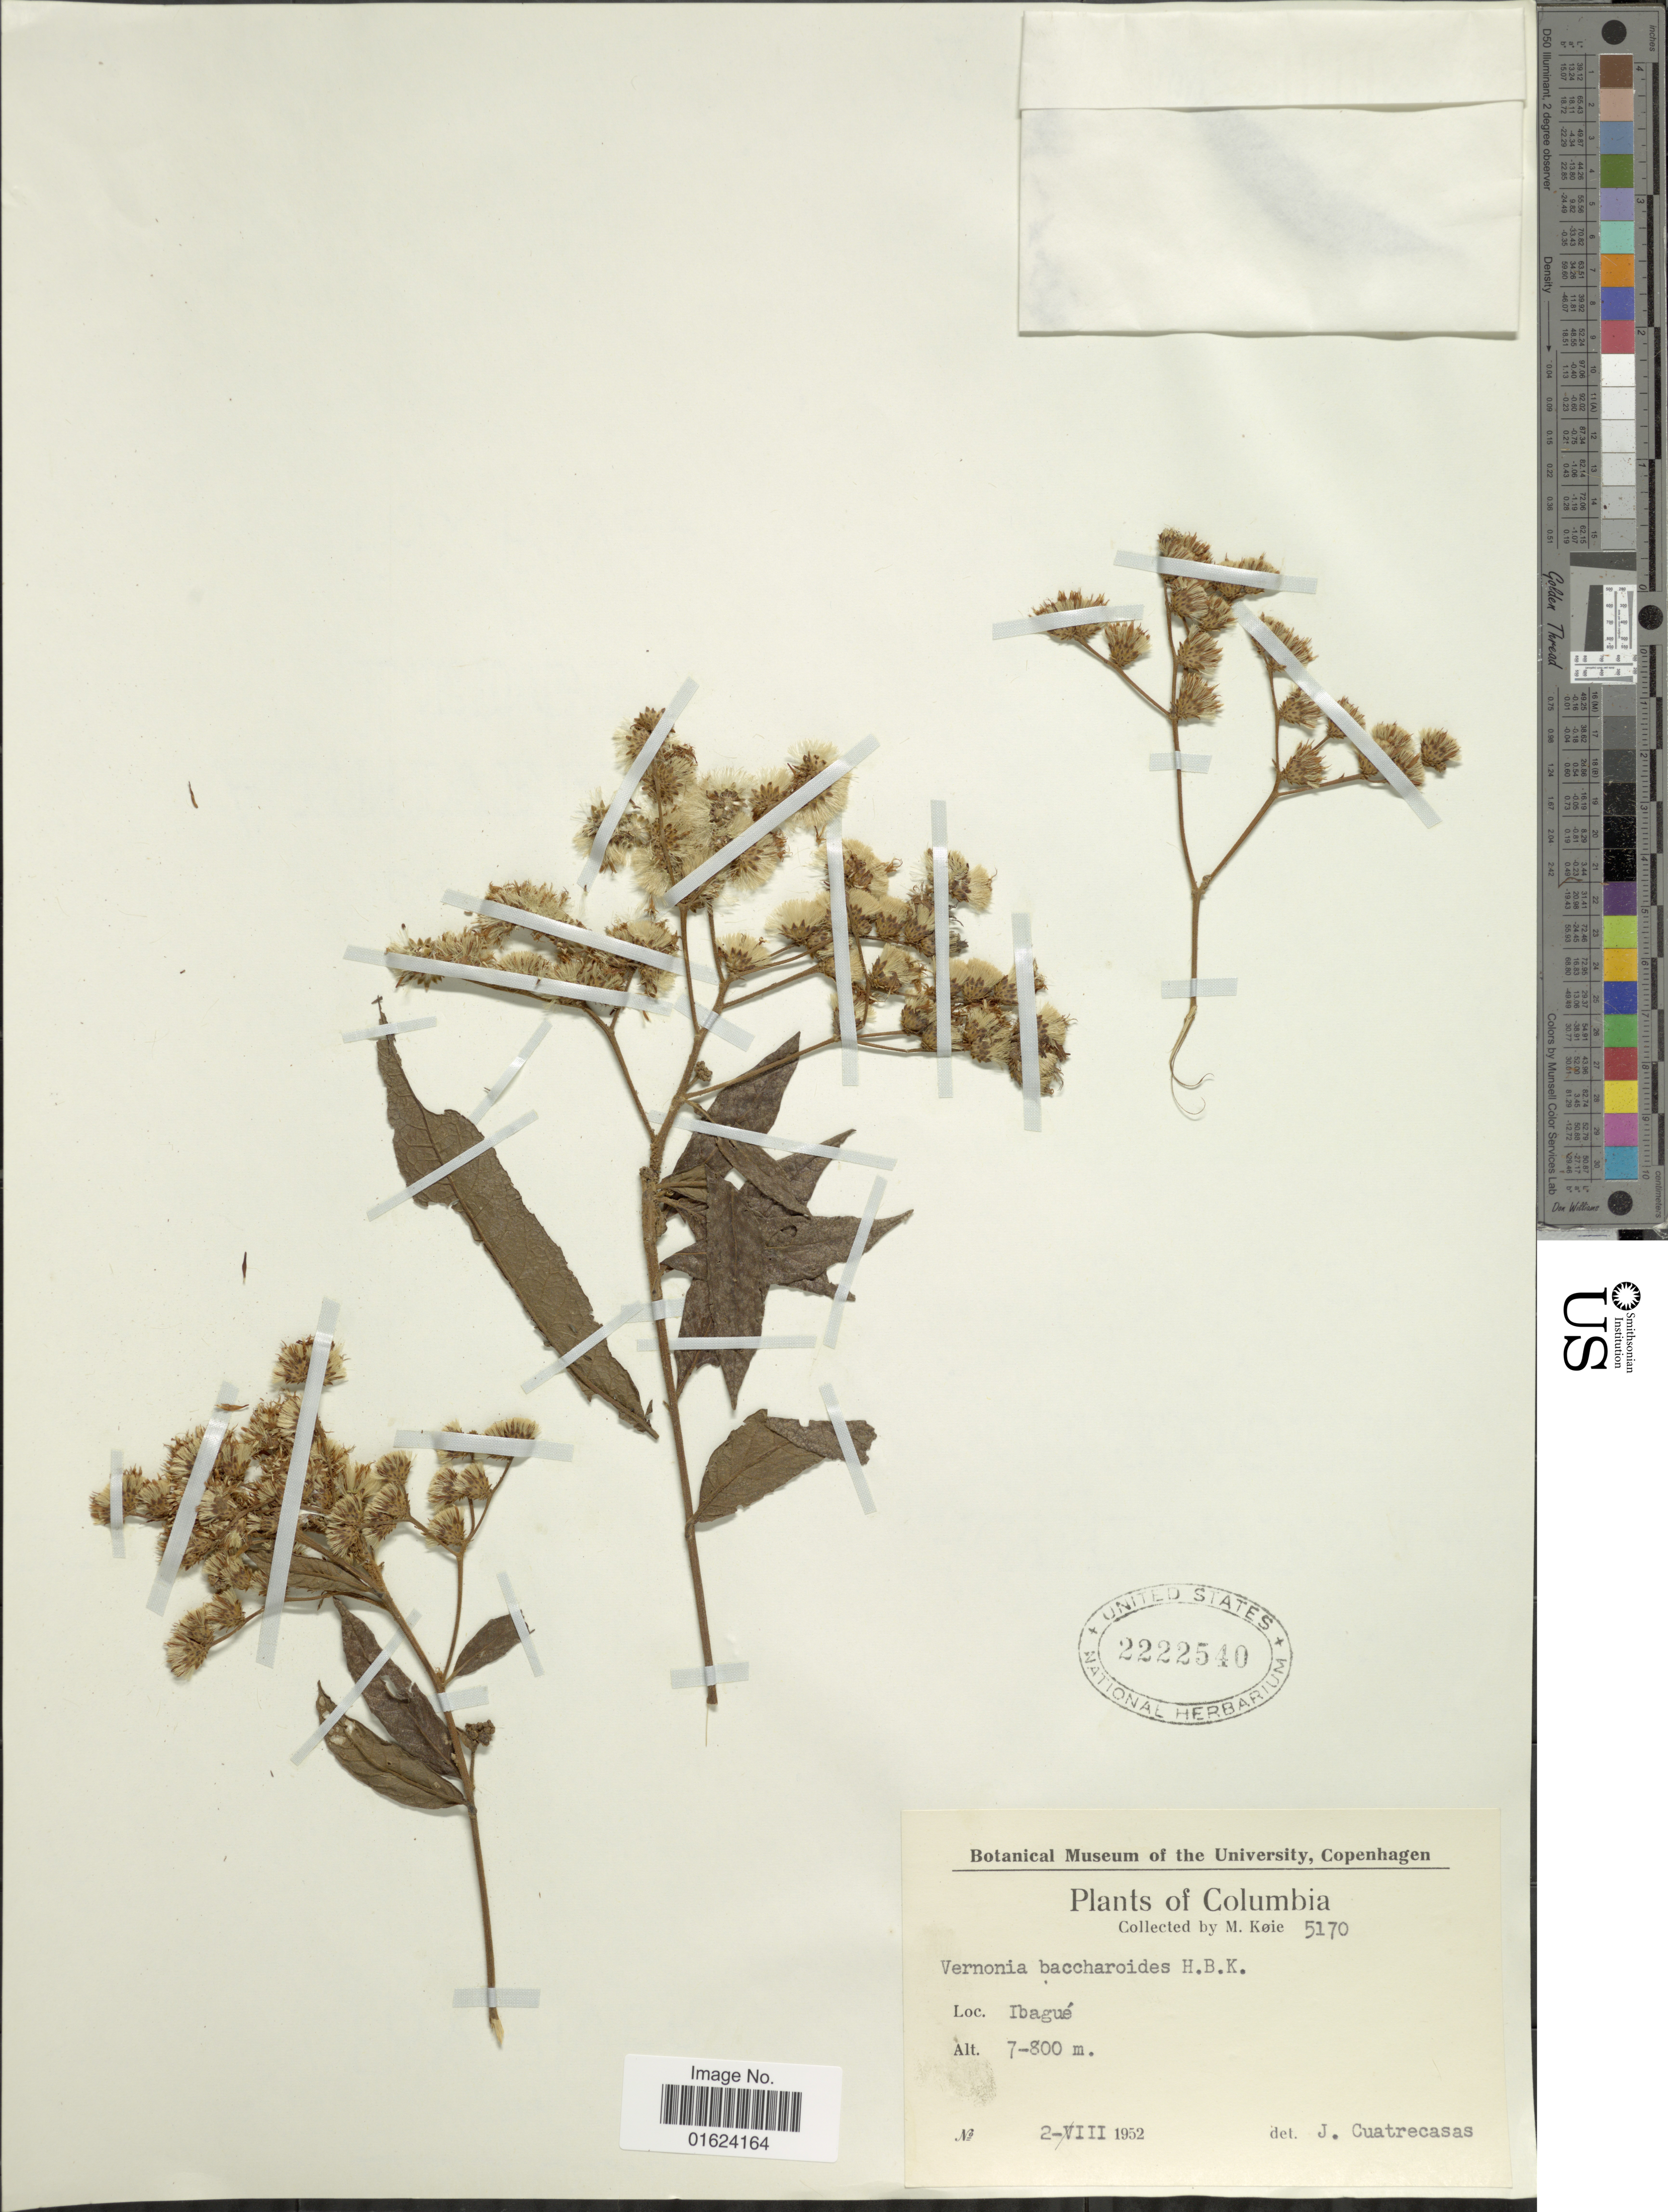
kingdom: Plantae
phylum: Tracheophyta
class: Magnoliopsida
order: Asterales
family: Asteraceae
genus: Vernonanthura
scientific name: Vernonanthura patens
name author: (Kunth) H. Rob.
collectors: M. Köie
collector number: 5170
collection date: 1952-08-02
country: Colombia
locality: Ibague.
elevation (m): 700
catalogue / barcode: US 2222540